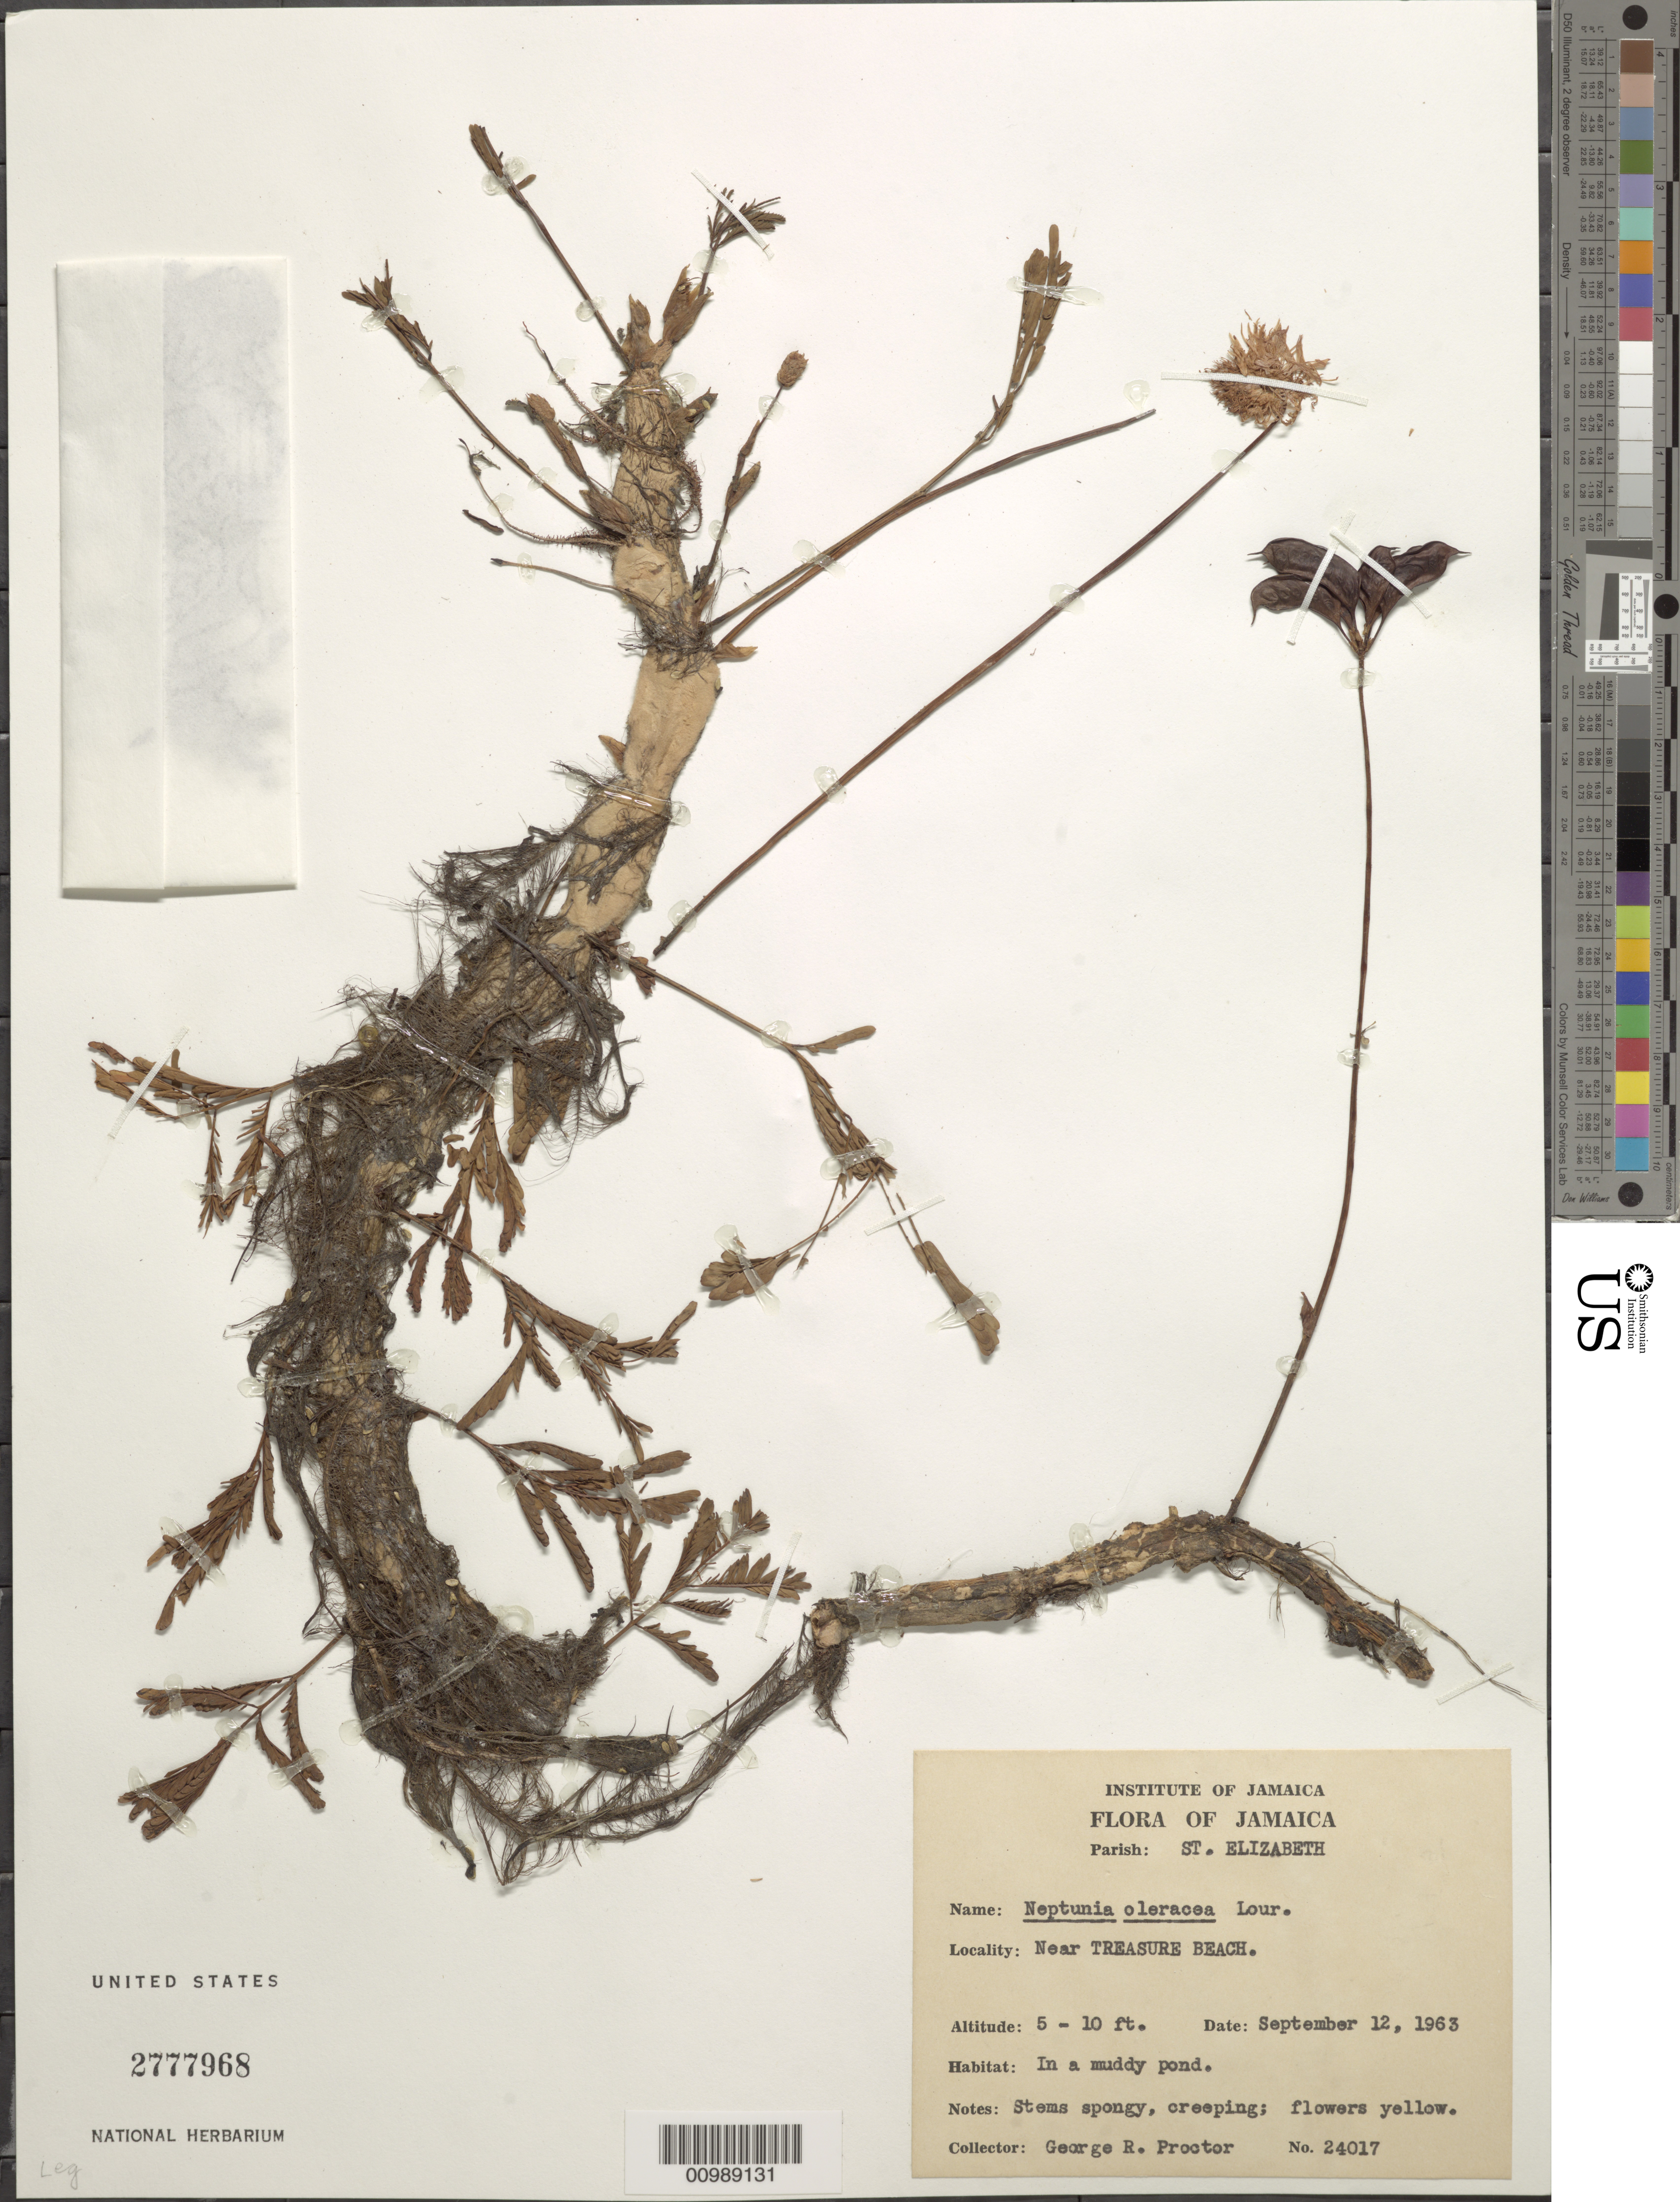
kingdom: Plantae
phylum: Tracheophyta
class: Magnoliopsida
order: Fabales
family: Fabaceae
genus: Neptunia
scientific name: Neptunia oleracea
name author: Lour.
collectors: G. R. Proctor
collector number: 24017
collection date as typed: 12 Sep 1963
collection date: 1963-09-12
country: Jamaica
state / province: Saint Elizabeth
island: Jamaica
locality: Near Treasure Beach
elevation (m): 2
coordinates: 0 N, 0 E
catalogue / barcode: US 2777968